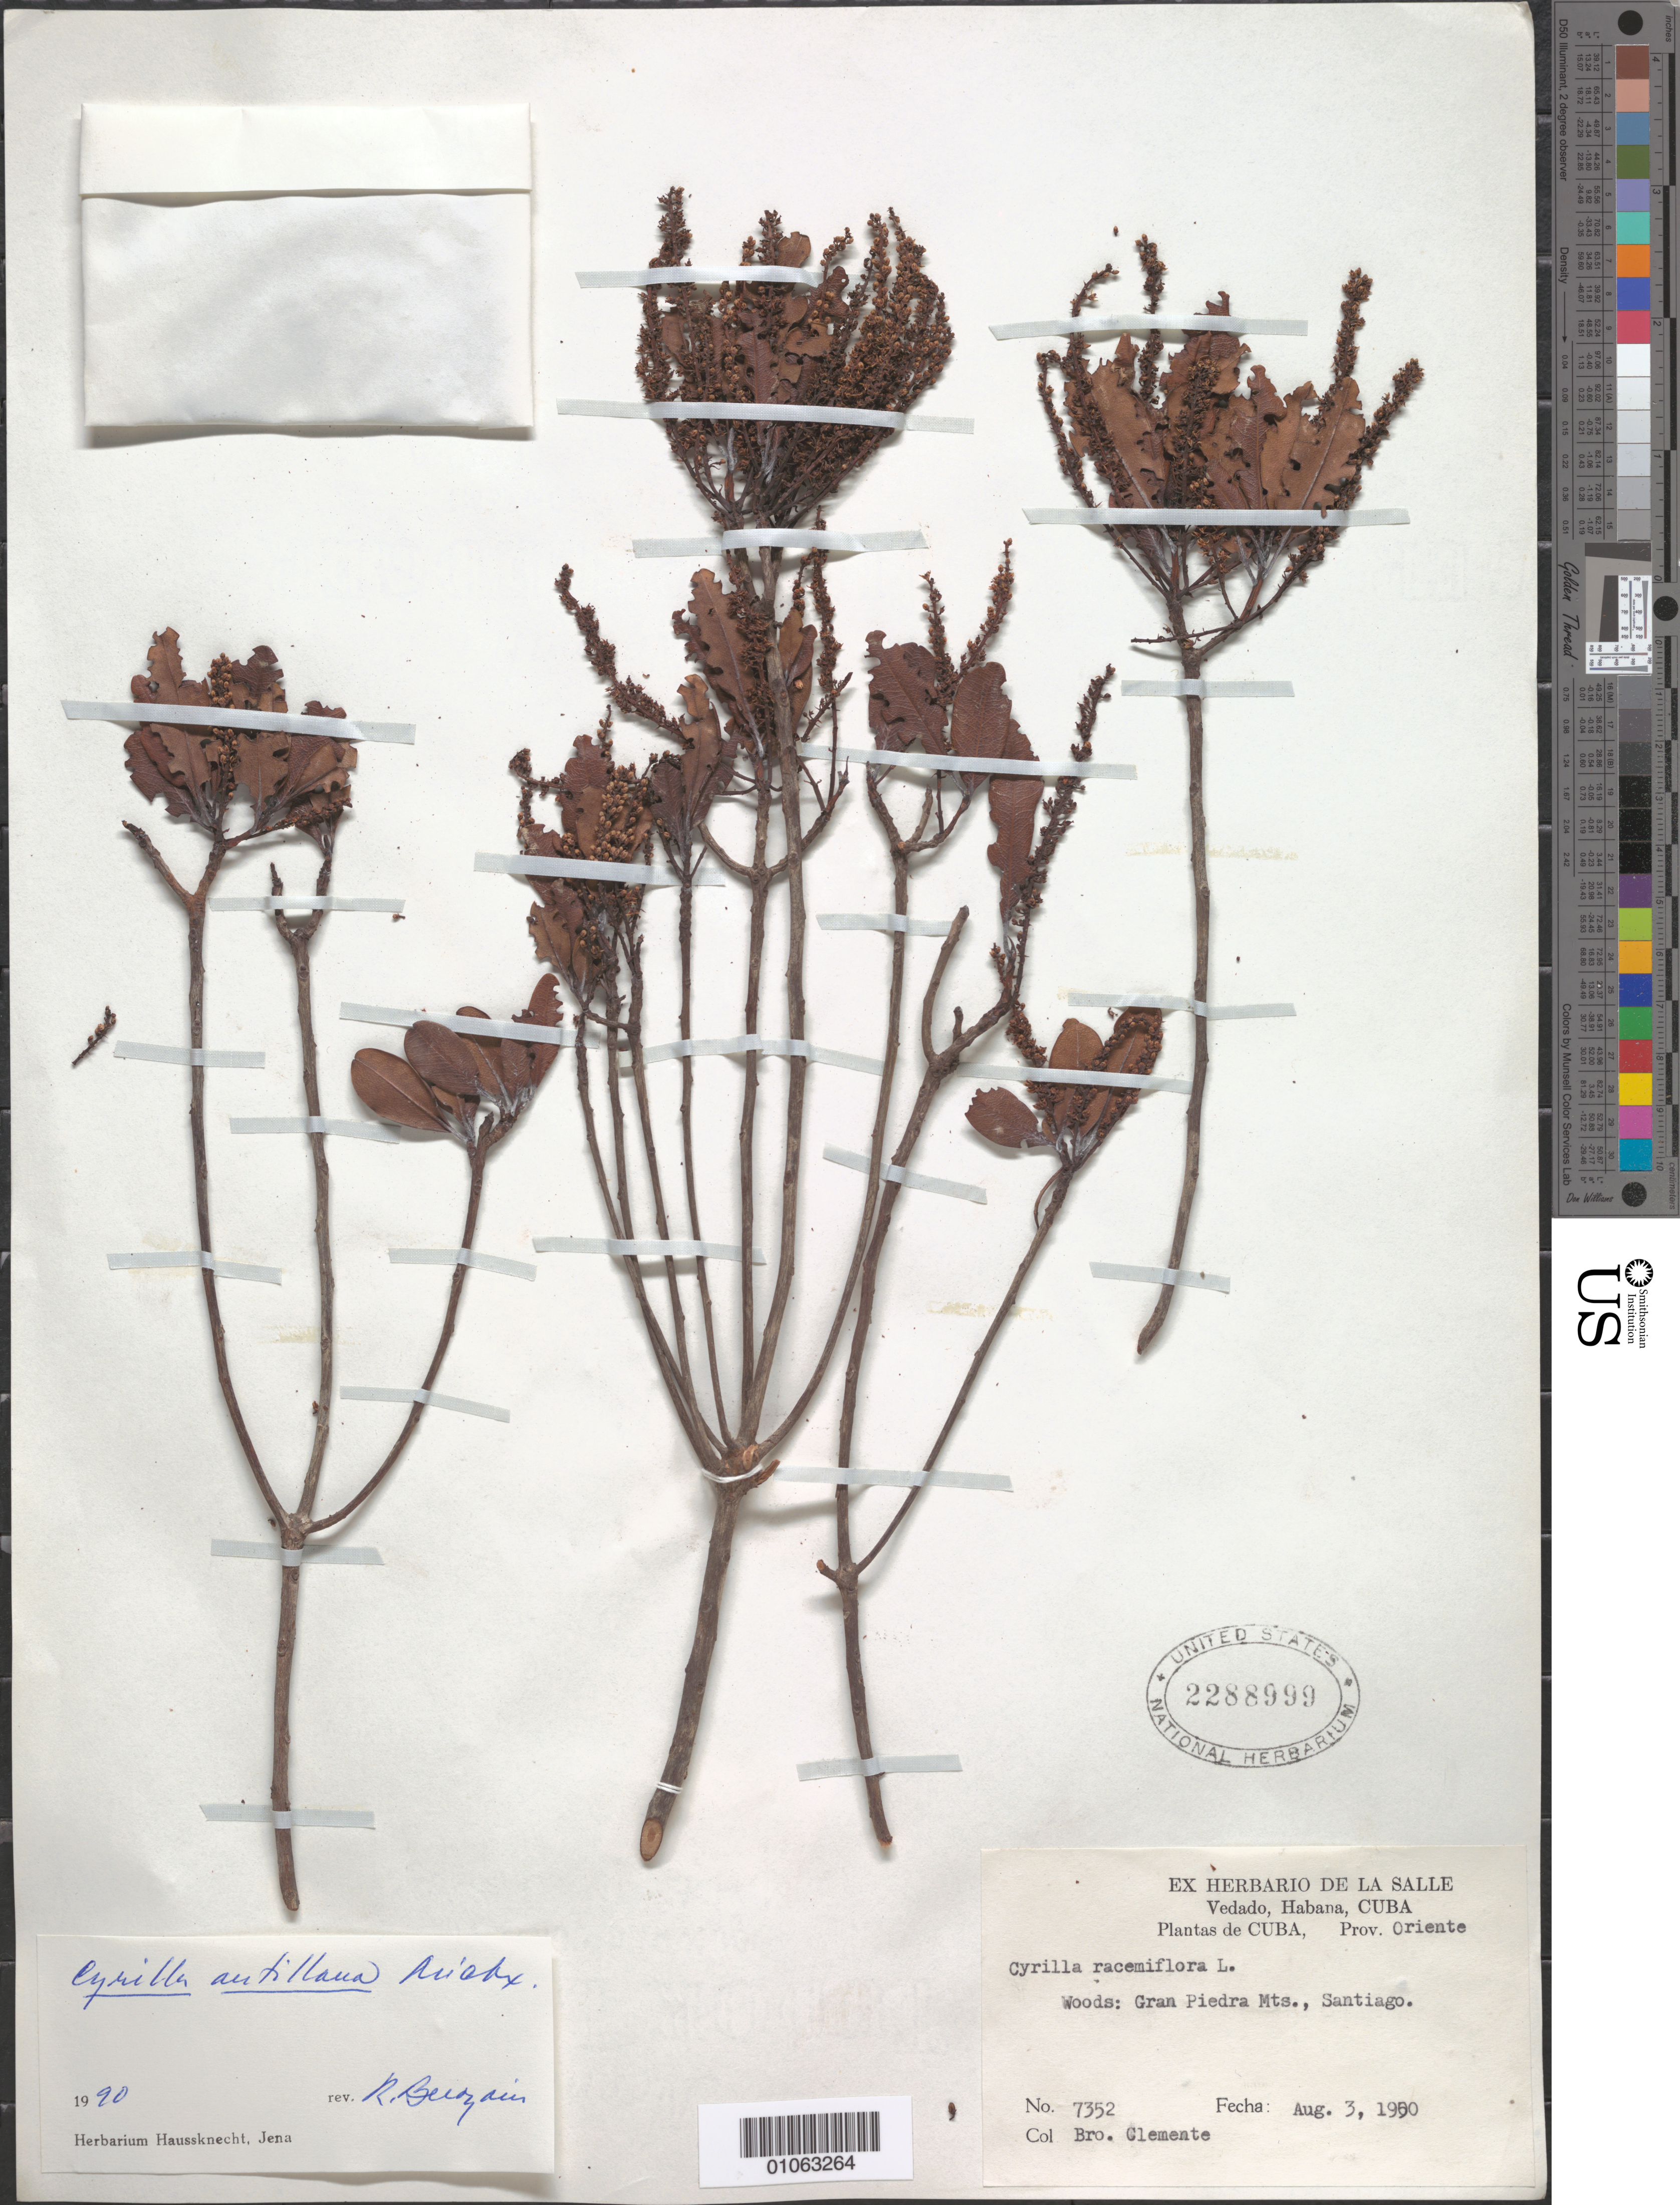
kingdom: Plantae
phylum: Tracheophyta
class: Magnoliopsida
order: Ericales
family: Cyrillaceae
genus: Cyrilla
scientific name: Cyrilla antillana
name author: Michx.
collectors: Bro. Clemente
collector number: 7352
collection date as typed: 03 Aug 1960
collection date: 1960-08-03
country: Cuba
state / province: Santiago de Cuba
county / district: Santiago De Cuba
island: Cuba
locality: Woods: Gran Piedra Maestra, Santiago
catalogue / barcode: US 2288999